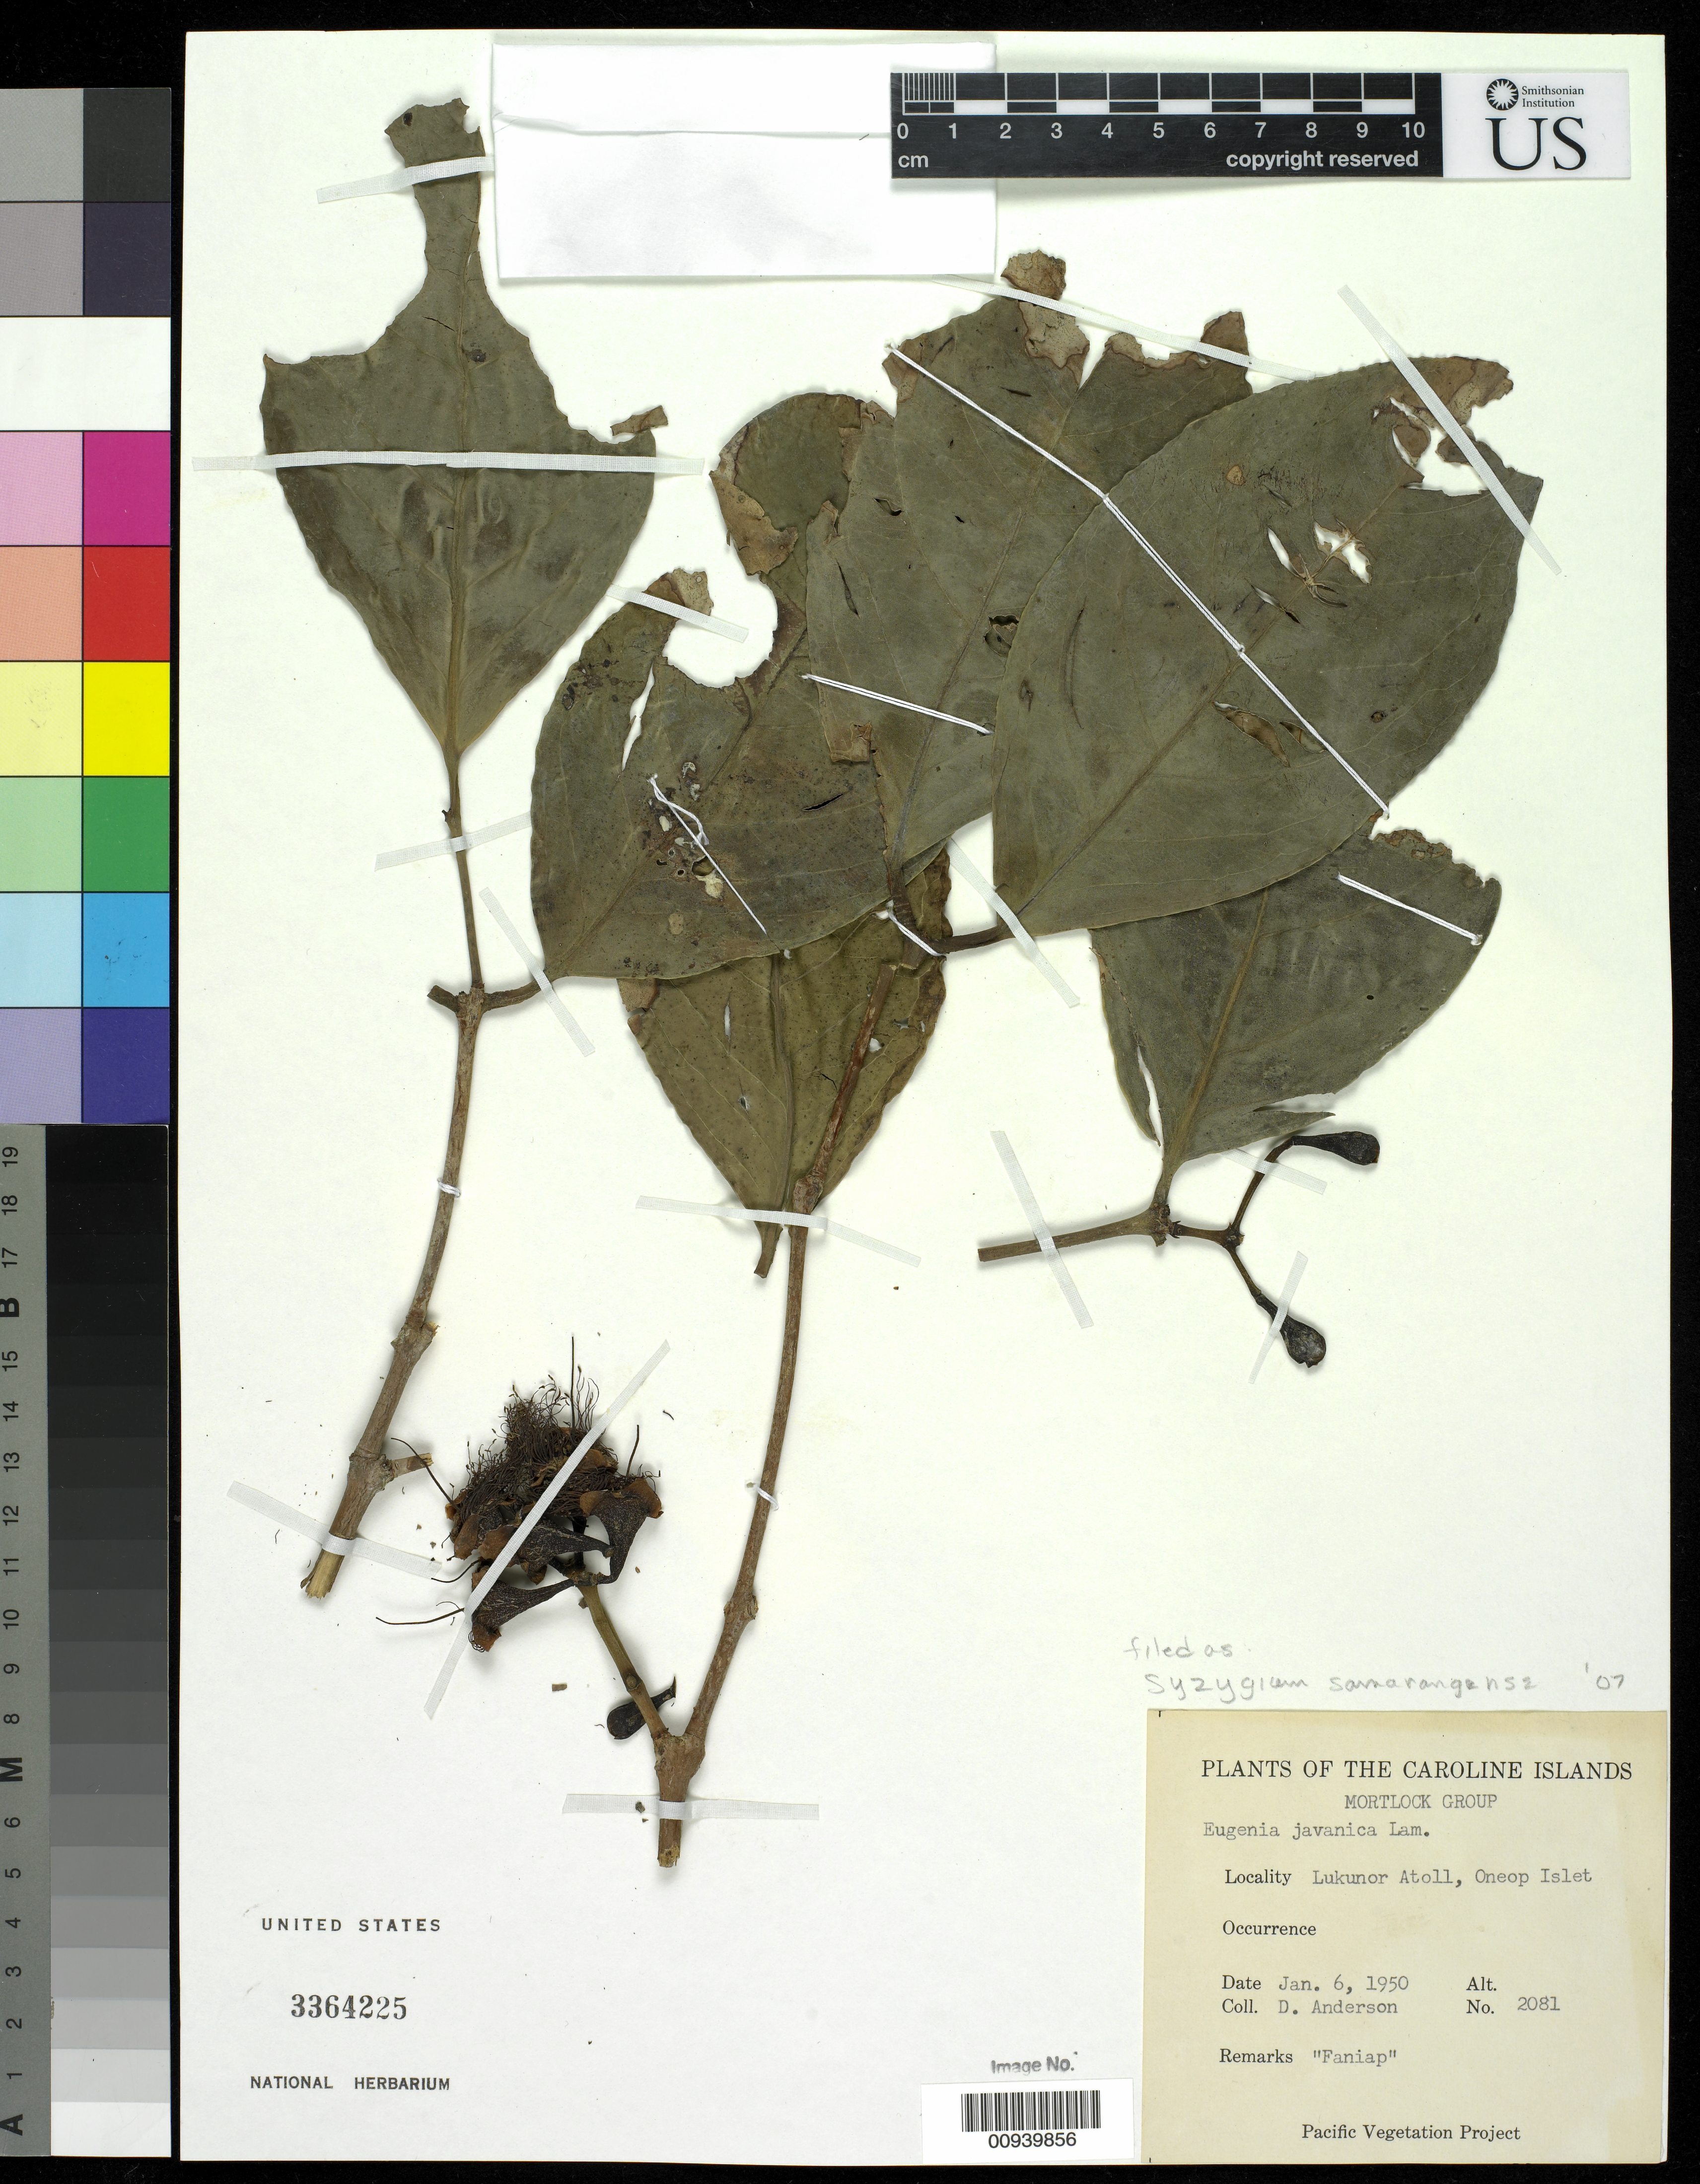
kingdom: Plantae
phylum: Tracheophyta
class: Magnoliopsida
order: Myrtales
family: Myrtaceae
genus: Syzygium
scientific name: Syzygium samarangense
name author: (Blume) Merr. & L.M. Perry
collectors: D. Anderson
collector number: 2081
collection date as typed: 06 Jan 1950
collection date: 1950-01-06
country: Micronesia, Federated States of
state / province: Truk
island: Lukunor Atoll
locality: Oneop Islet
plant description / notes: Cited by Byng et al., Phytotaxa 427(2): 124. 2019.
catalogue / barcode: US 3364225